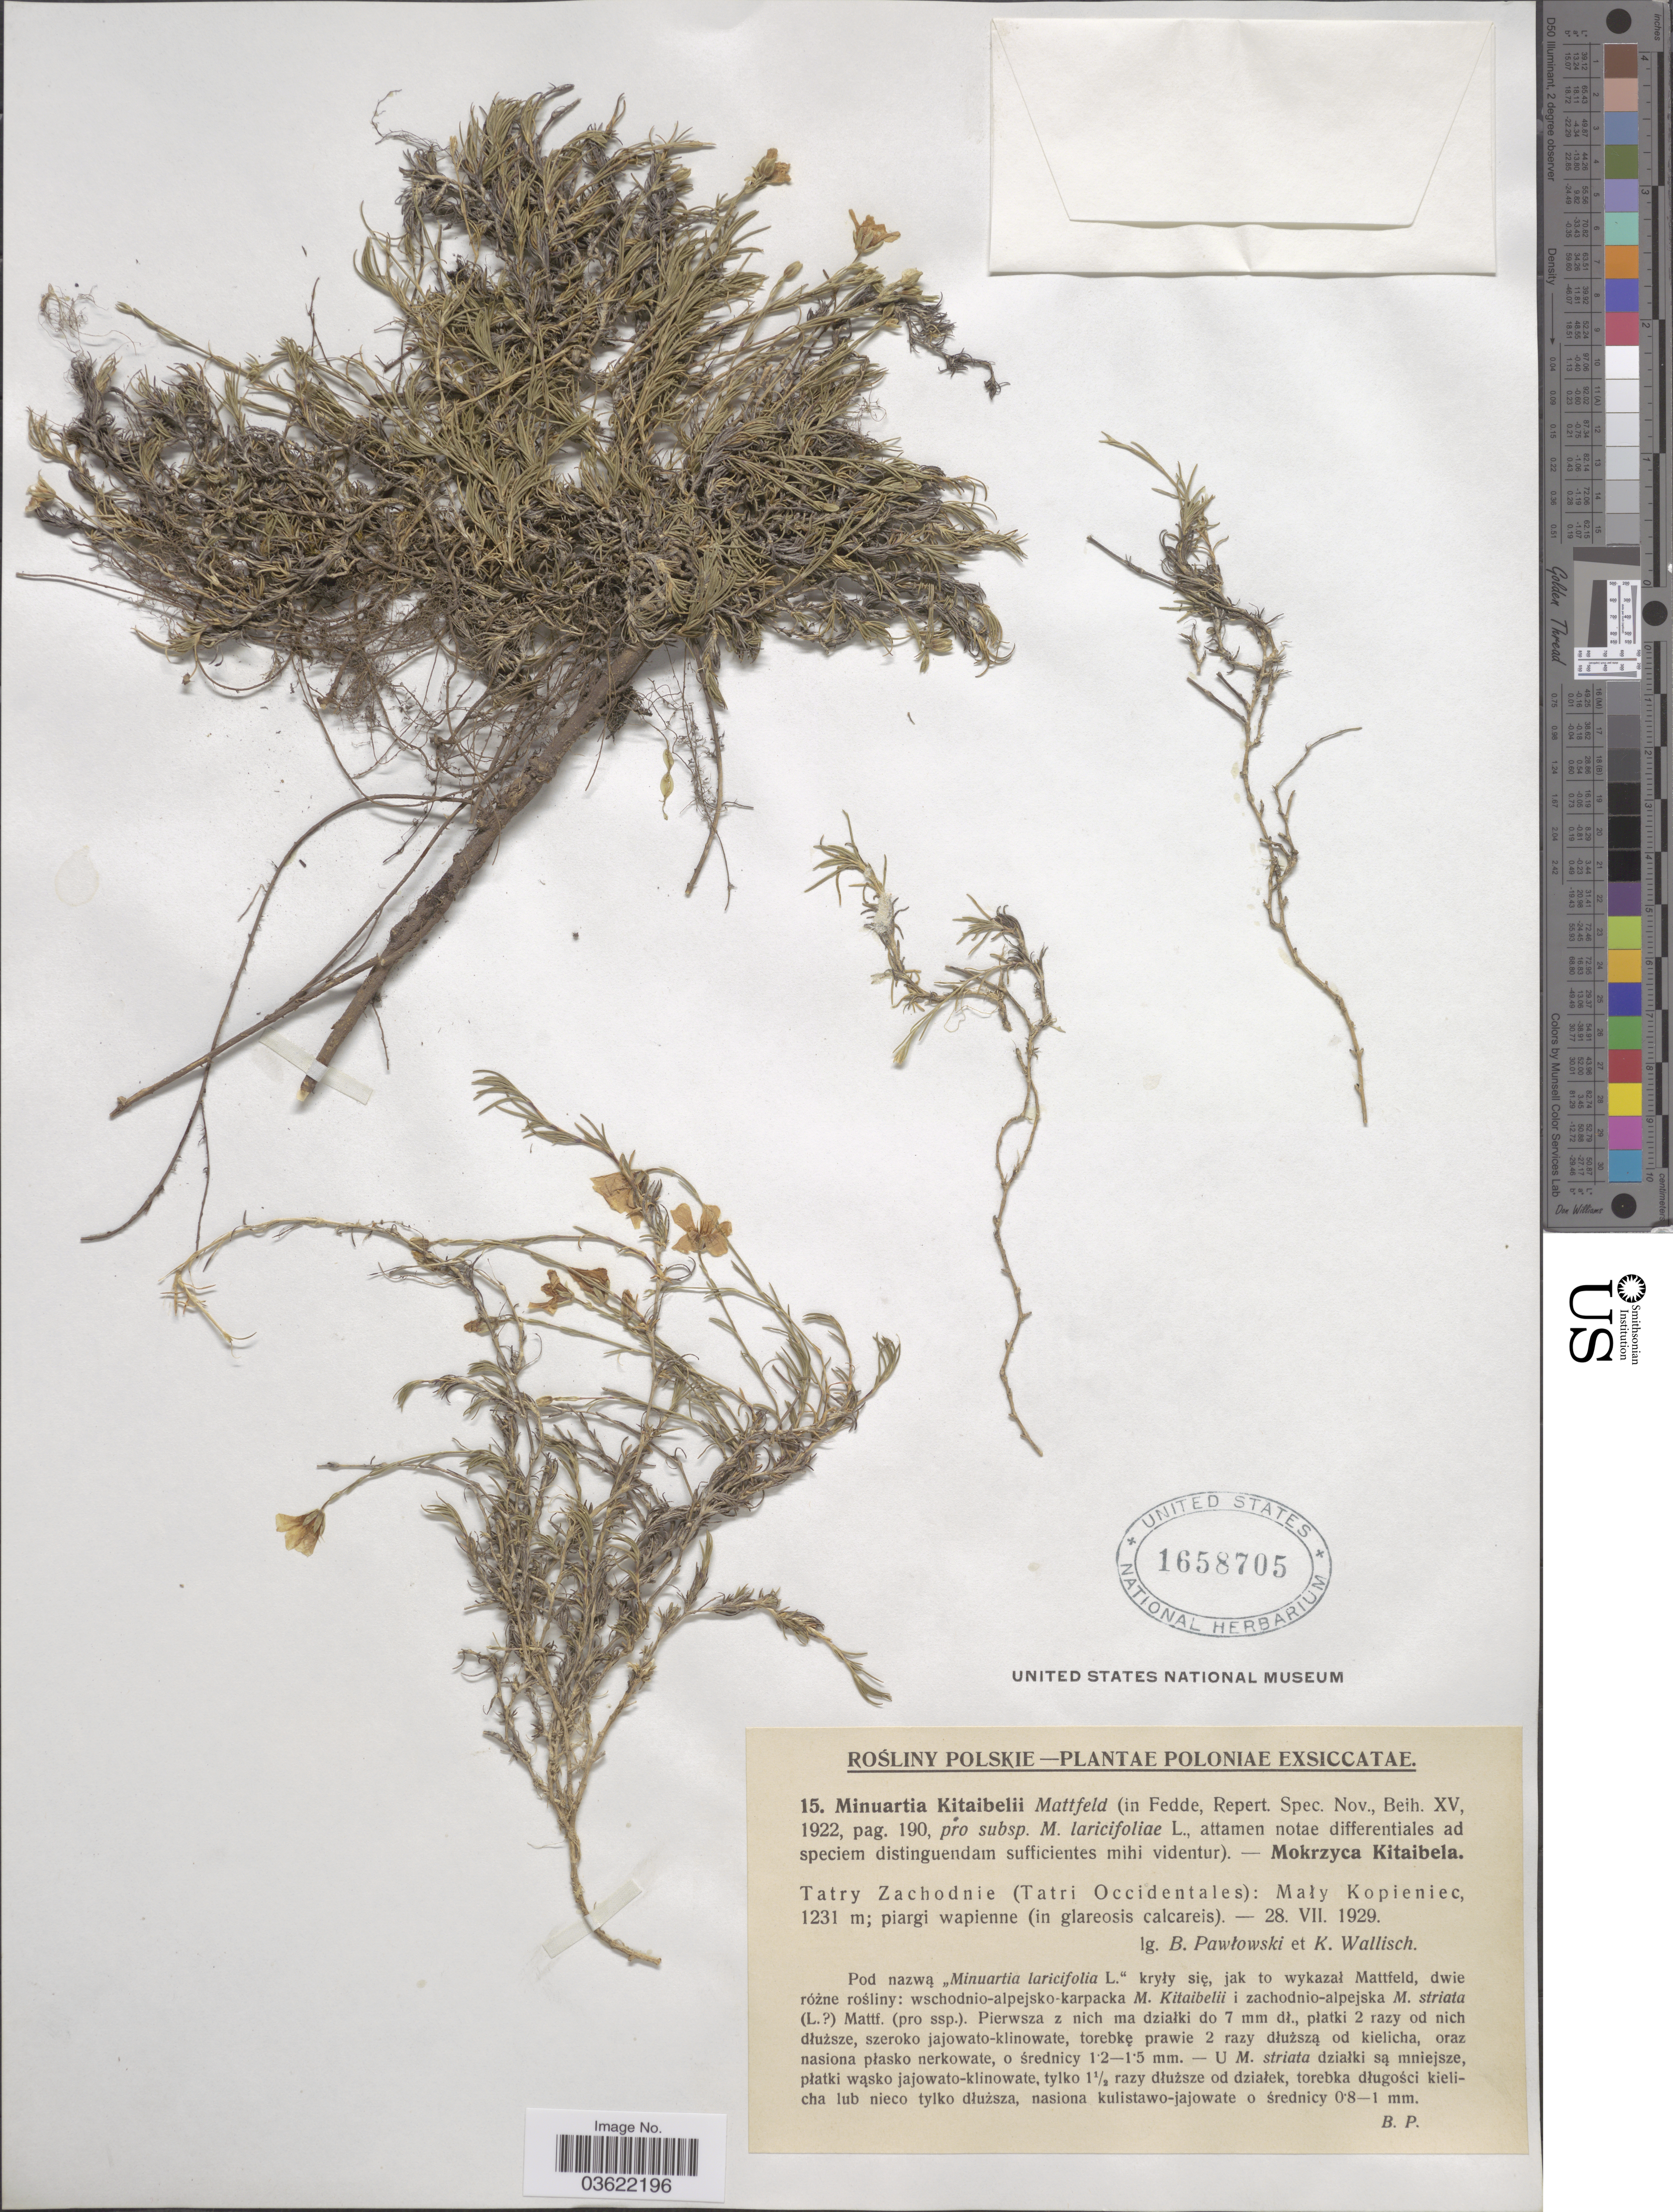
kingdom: Plantae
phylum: Tracheophyta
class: Magnoliopsida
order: Caryophyllales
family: Caryophyllaceae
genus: Cherleria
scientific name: Cherleria langii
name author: (G. Reuss & Boiss.) A.J. Moore & Dillenb.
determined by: Strong, Mark T., (BOT), Smithsonian Institution - National Museum of Natural History (UNITED STATES)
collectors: B. Pawtowski & k. wallisch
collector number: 15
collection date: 1929-07-28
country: Poland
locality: Tatry Zachodnie (Tatri Occidentales): Maly Kopieniec.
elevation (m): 1231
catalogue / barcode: US 1658705